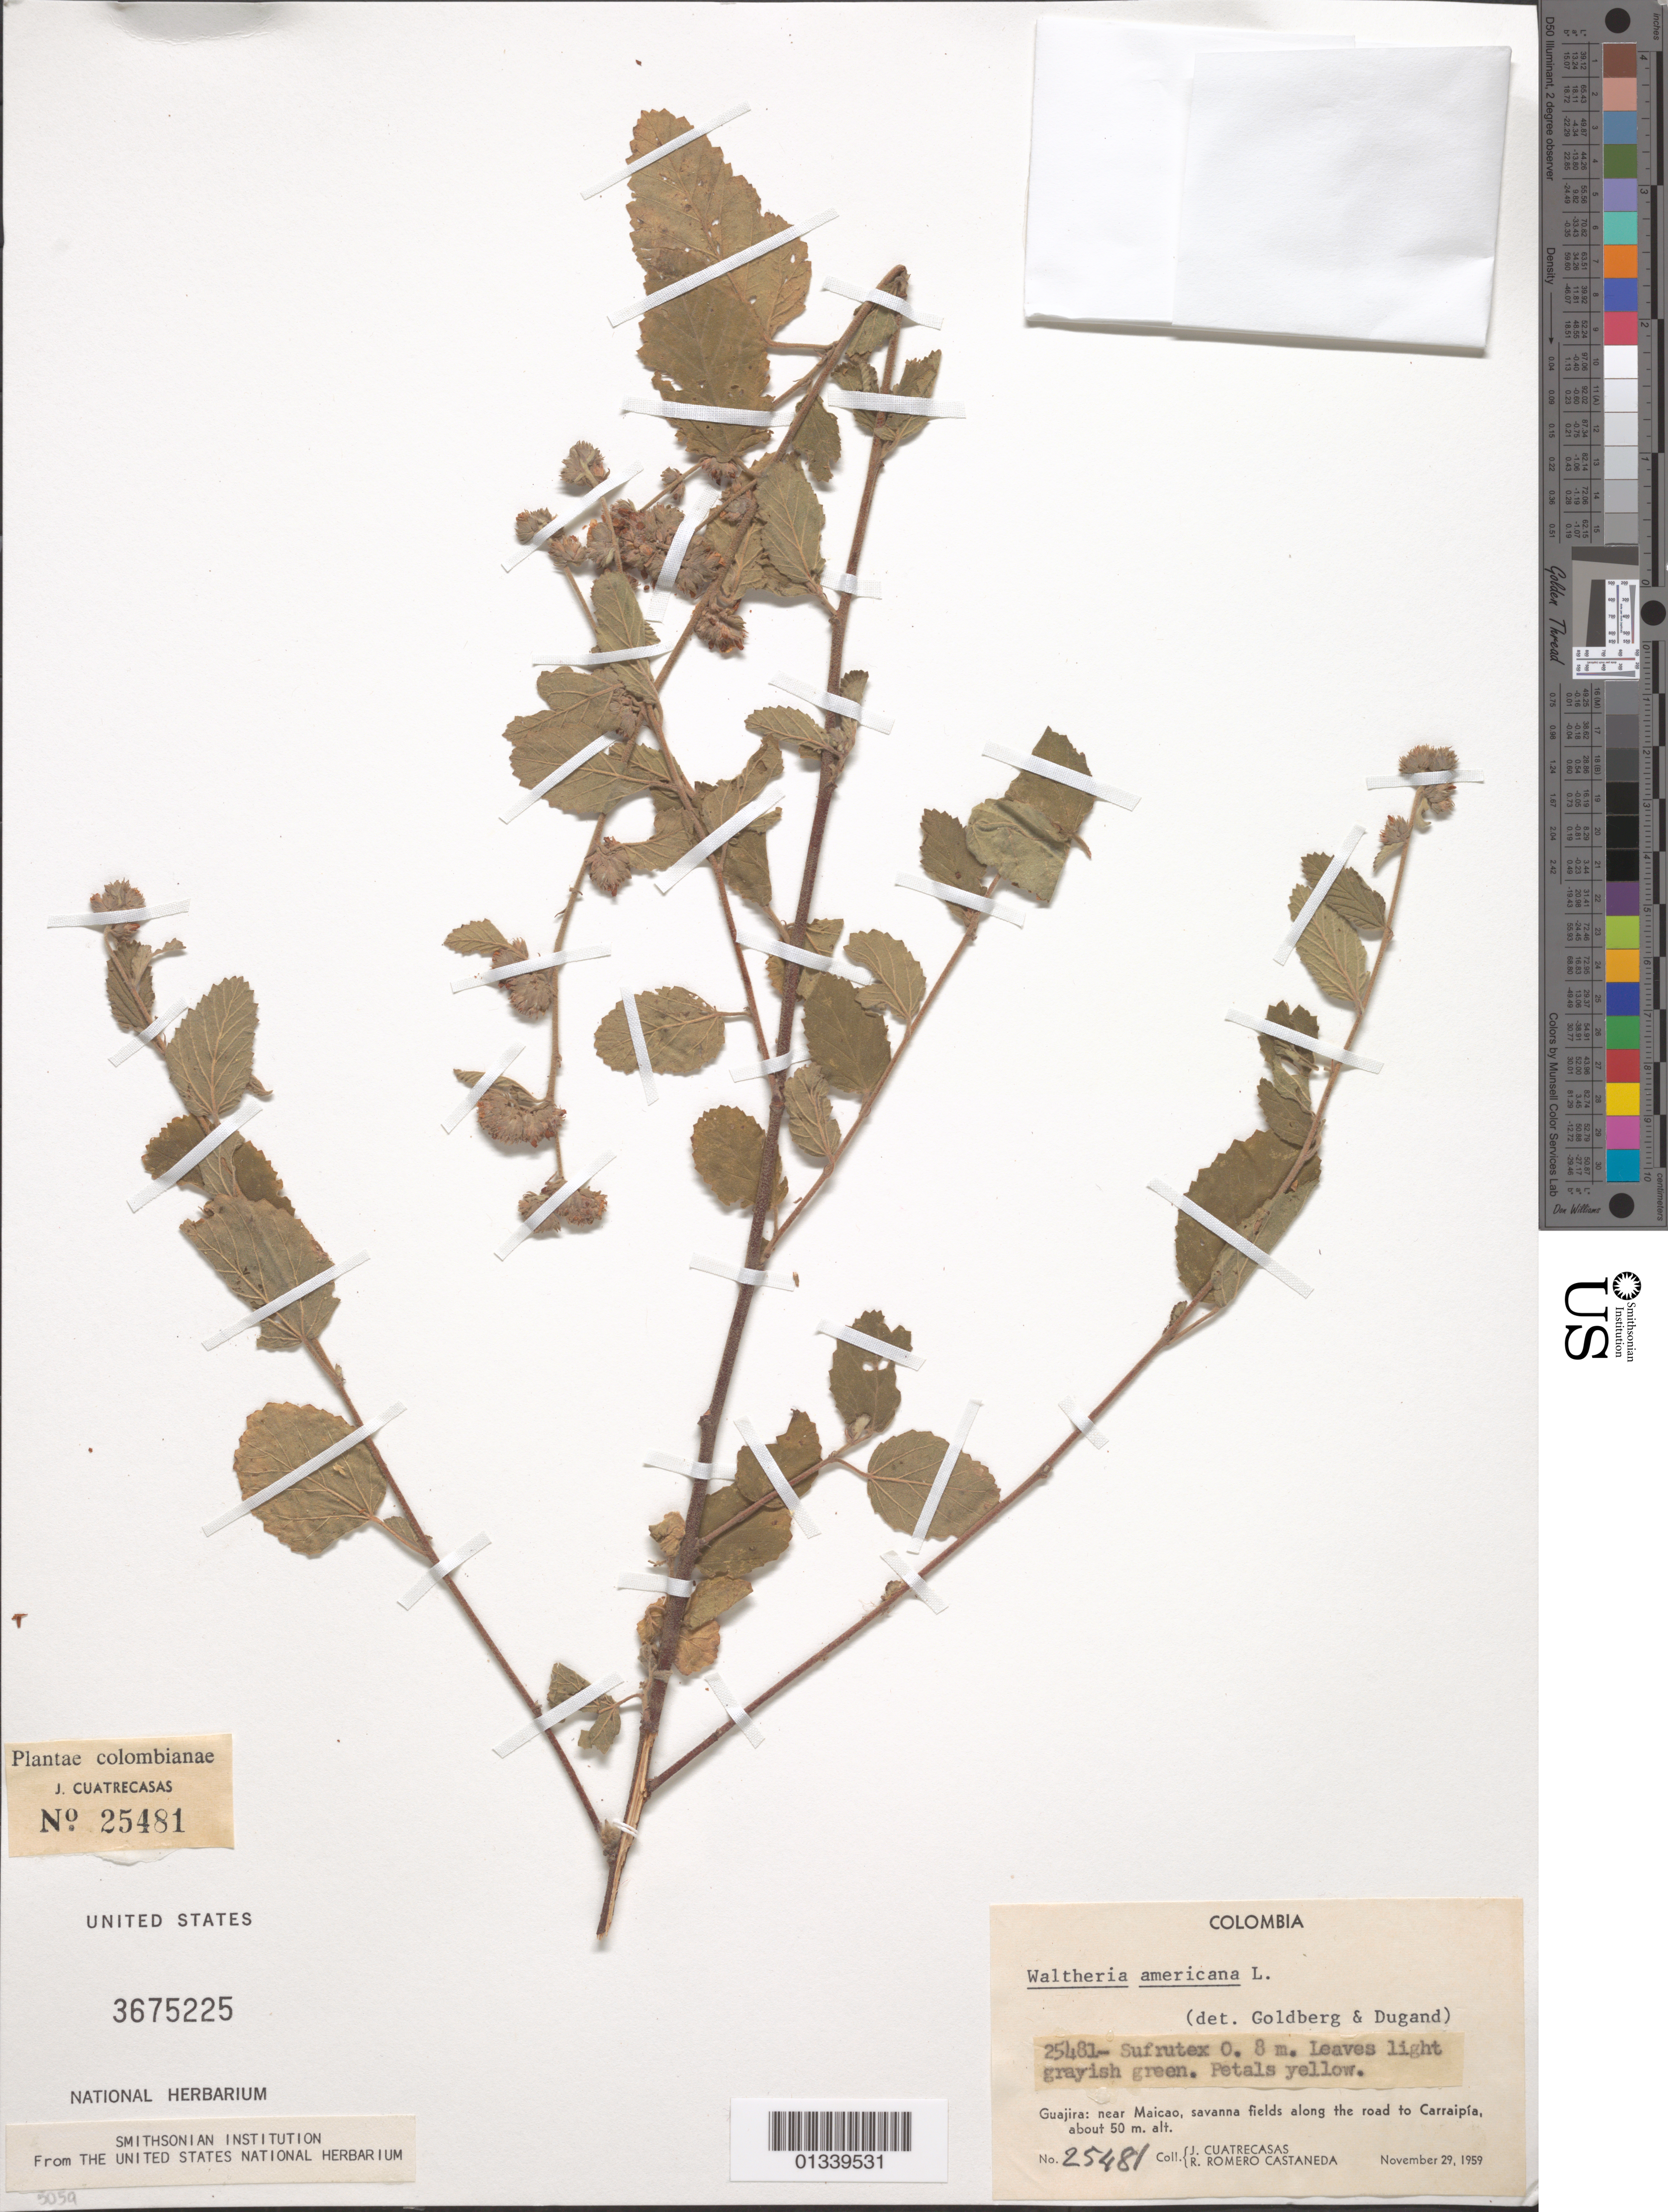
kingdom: Plantae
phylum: Tracheophyta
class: Magnoliopsida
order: Malvales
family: Malvaceae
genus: Waltheria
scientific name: Waltheria indica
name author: L.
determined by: Dorr, L. J., (BOT), Smithsonian Institution - National Museum of Natural History (UNITED STATES)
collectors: J. Cuatrecasas & R. Romero Castañeda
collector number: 25481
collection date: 1959-11-29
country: Colombia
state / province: La Guajira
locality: Near Maicao.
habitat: Savanna fields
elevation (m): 50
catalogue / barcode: US 3675225